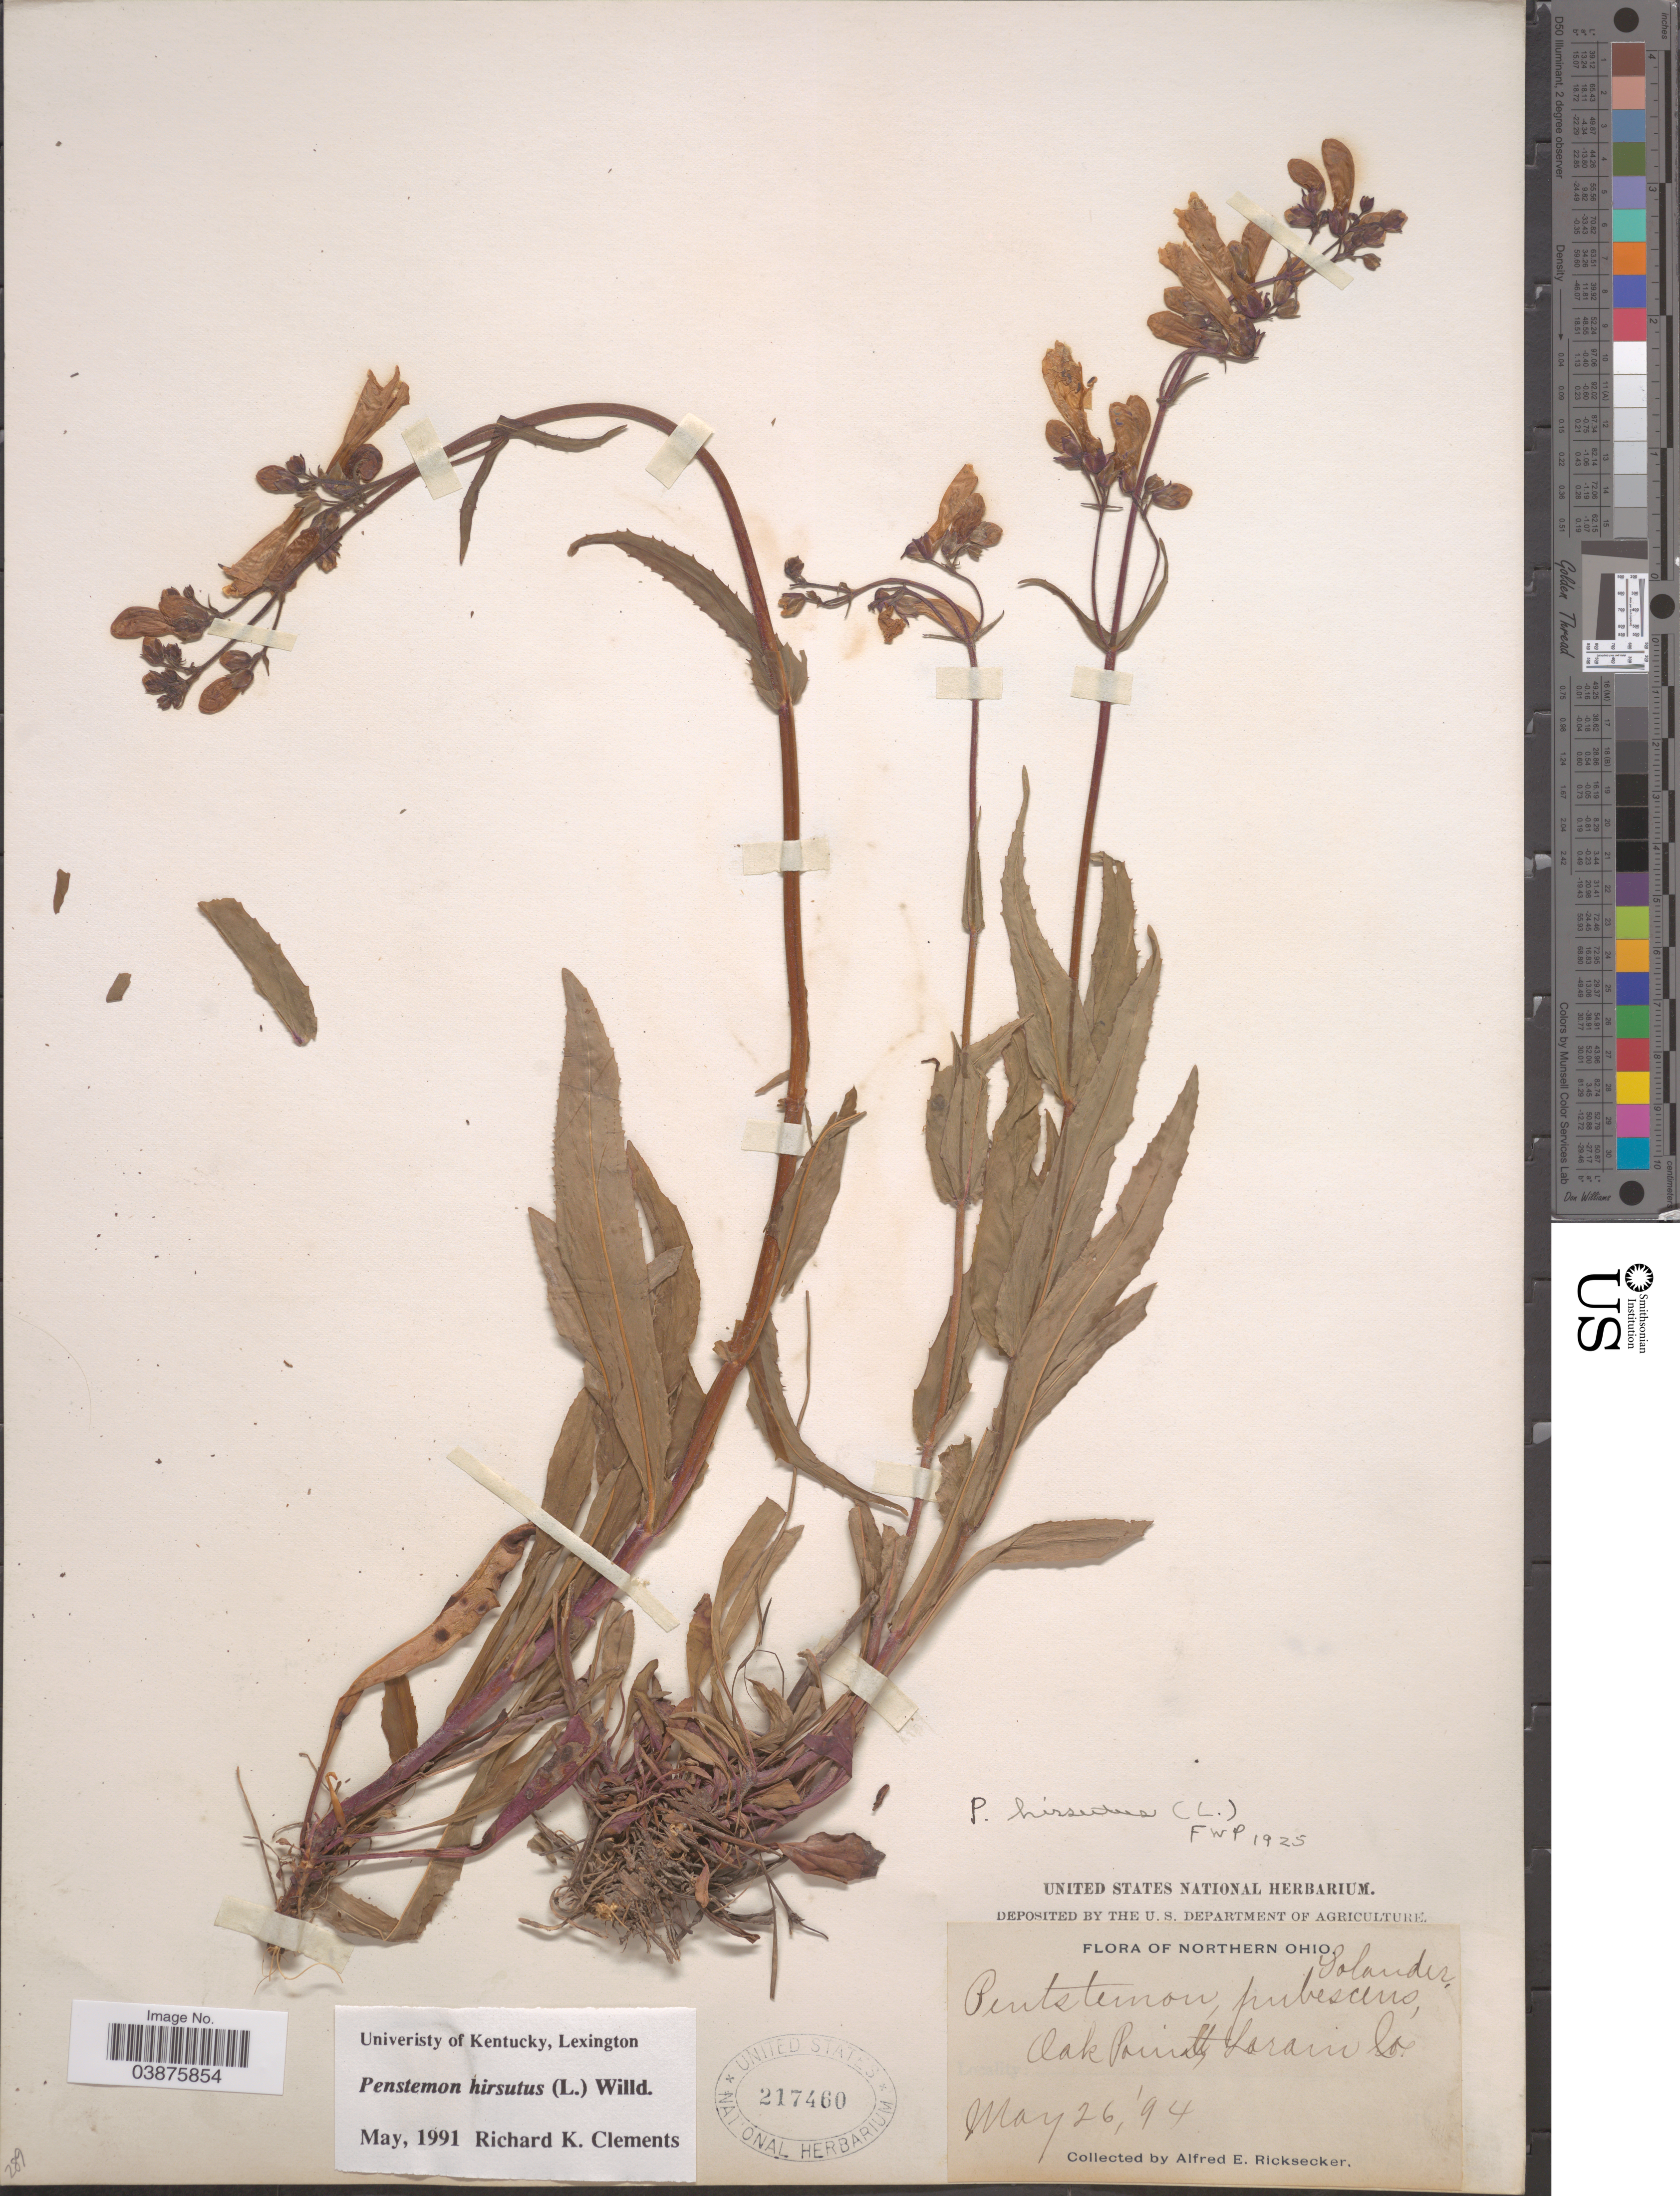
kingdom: Plantae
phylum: Tracheophyta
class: Magnoliopsida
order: Lamiales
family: Plantaginaceae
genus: Penstemon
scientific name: Penstemon hirsutus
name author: (L.) Willd.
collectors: A. E. Ricksecker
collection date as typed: Transcribed d/m/y: 26/5/94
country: United States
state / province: Ohio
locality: Northern Ohio. Oak Point, Lorain Co.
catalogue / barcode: US 217460